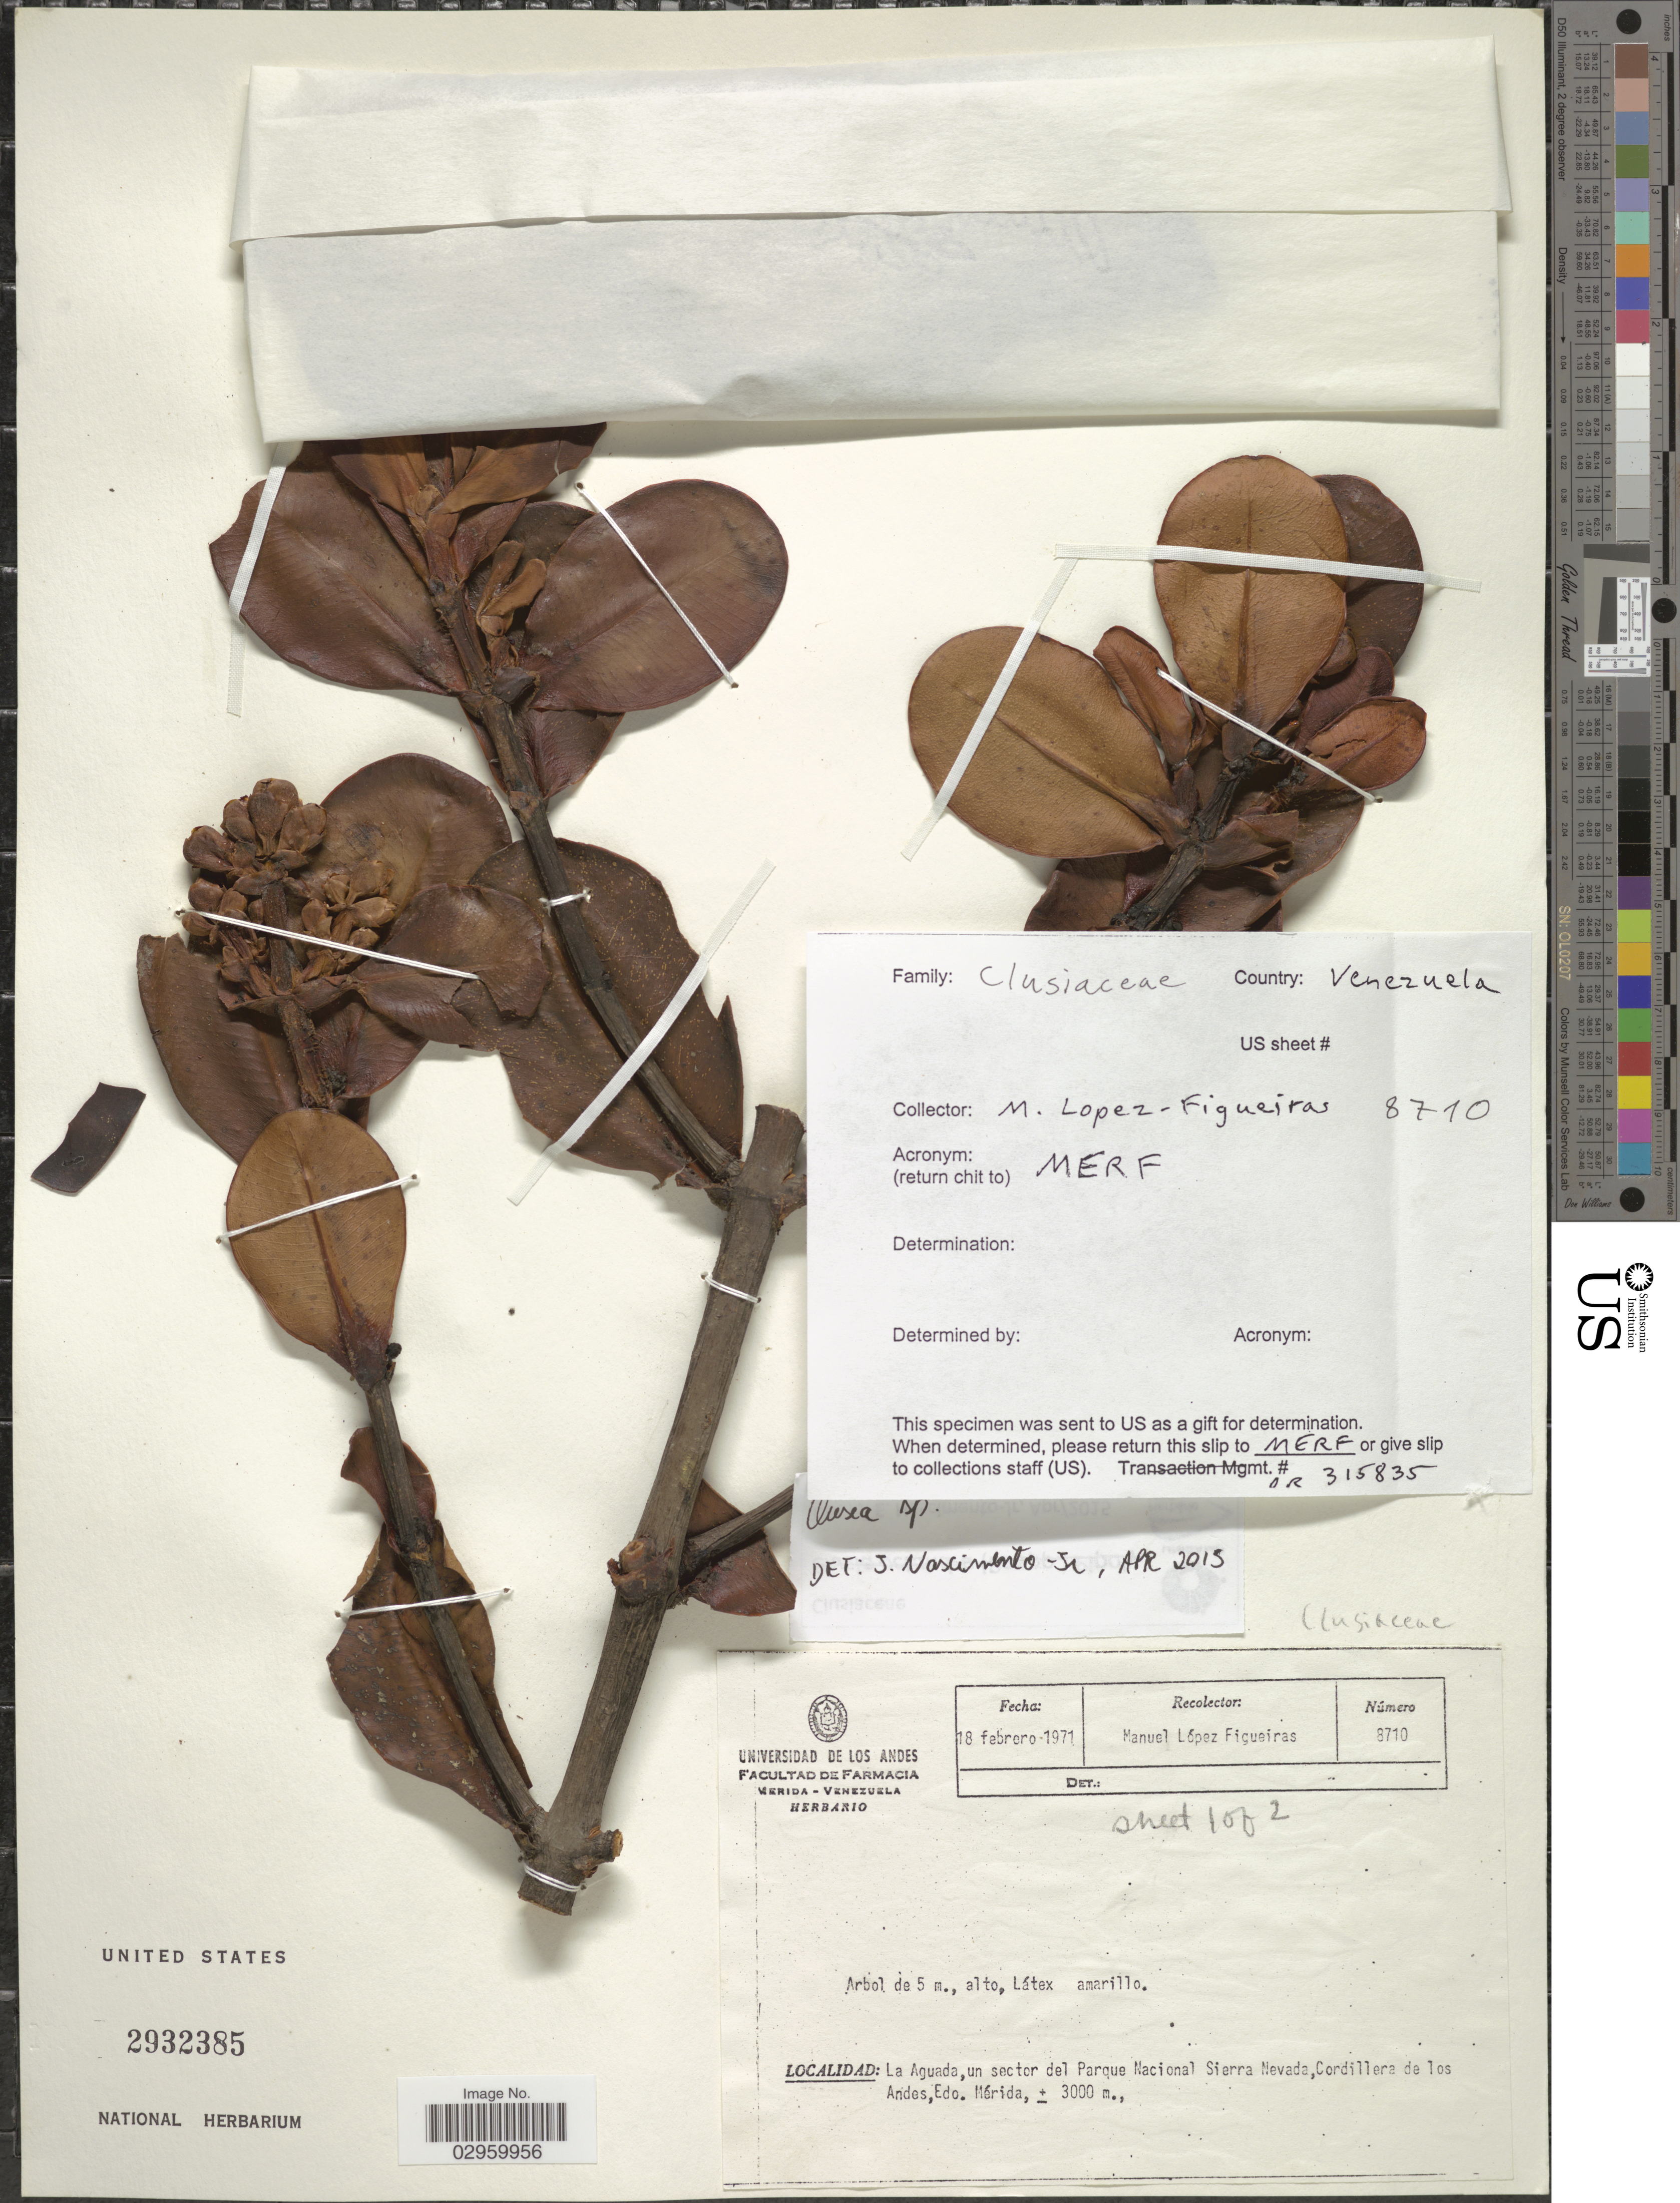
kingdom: Plantae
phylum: Tracheophyta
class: Magnoliopsida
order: Malpighiales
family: Clusiaceae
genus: Clusia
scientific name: Clusia sp.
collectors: M. López Figueiras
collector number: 8710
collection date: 1971-02-18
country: Venezuela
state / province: Mérida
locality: La Aguada, un sector del Parque Nacional Sierra Nevada, Cordillera de los Andes.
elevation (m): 3000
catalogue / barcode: US 2932385